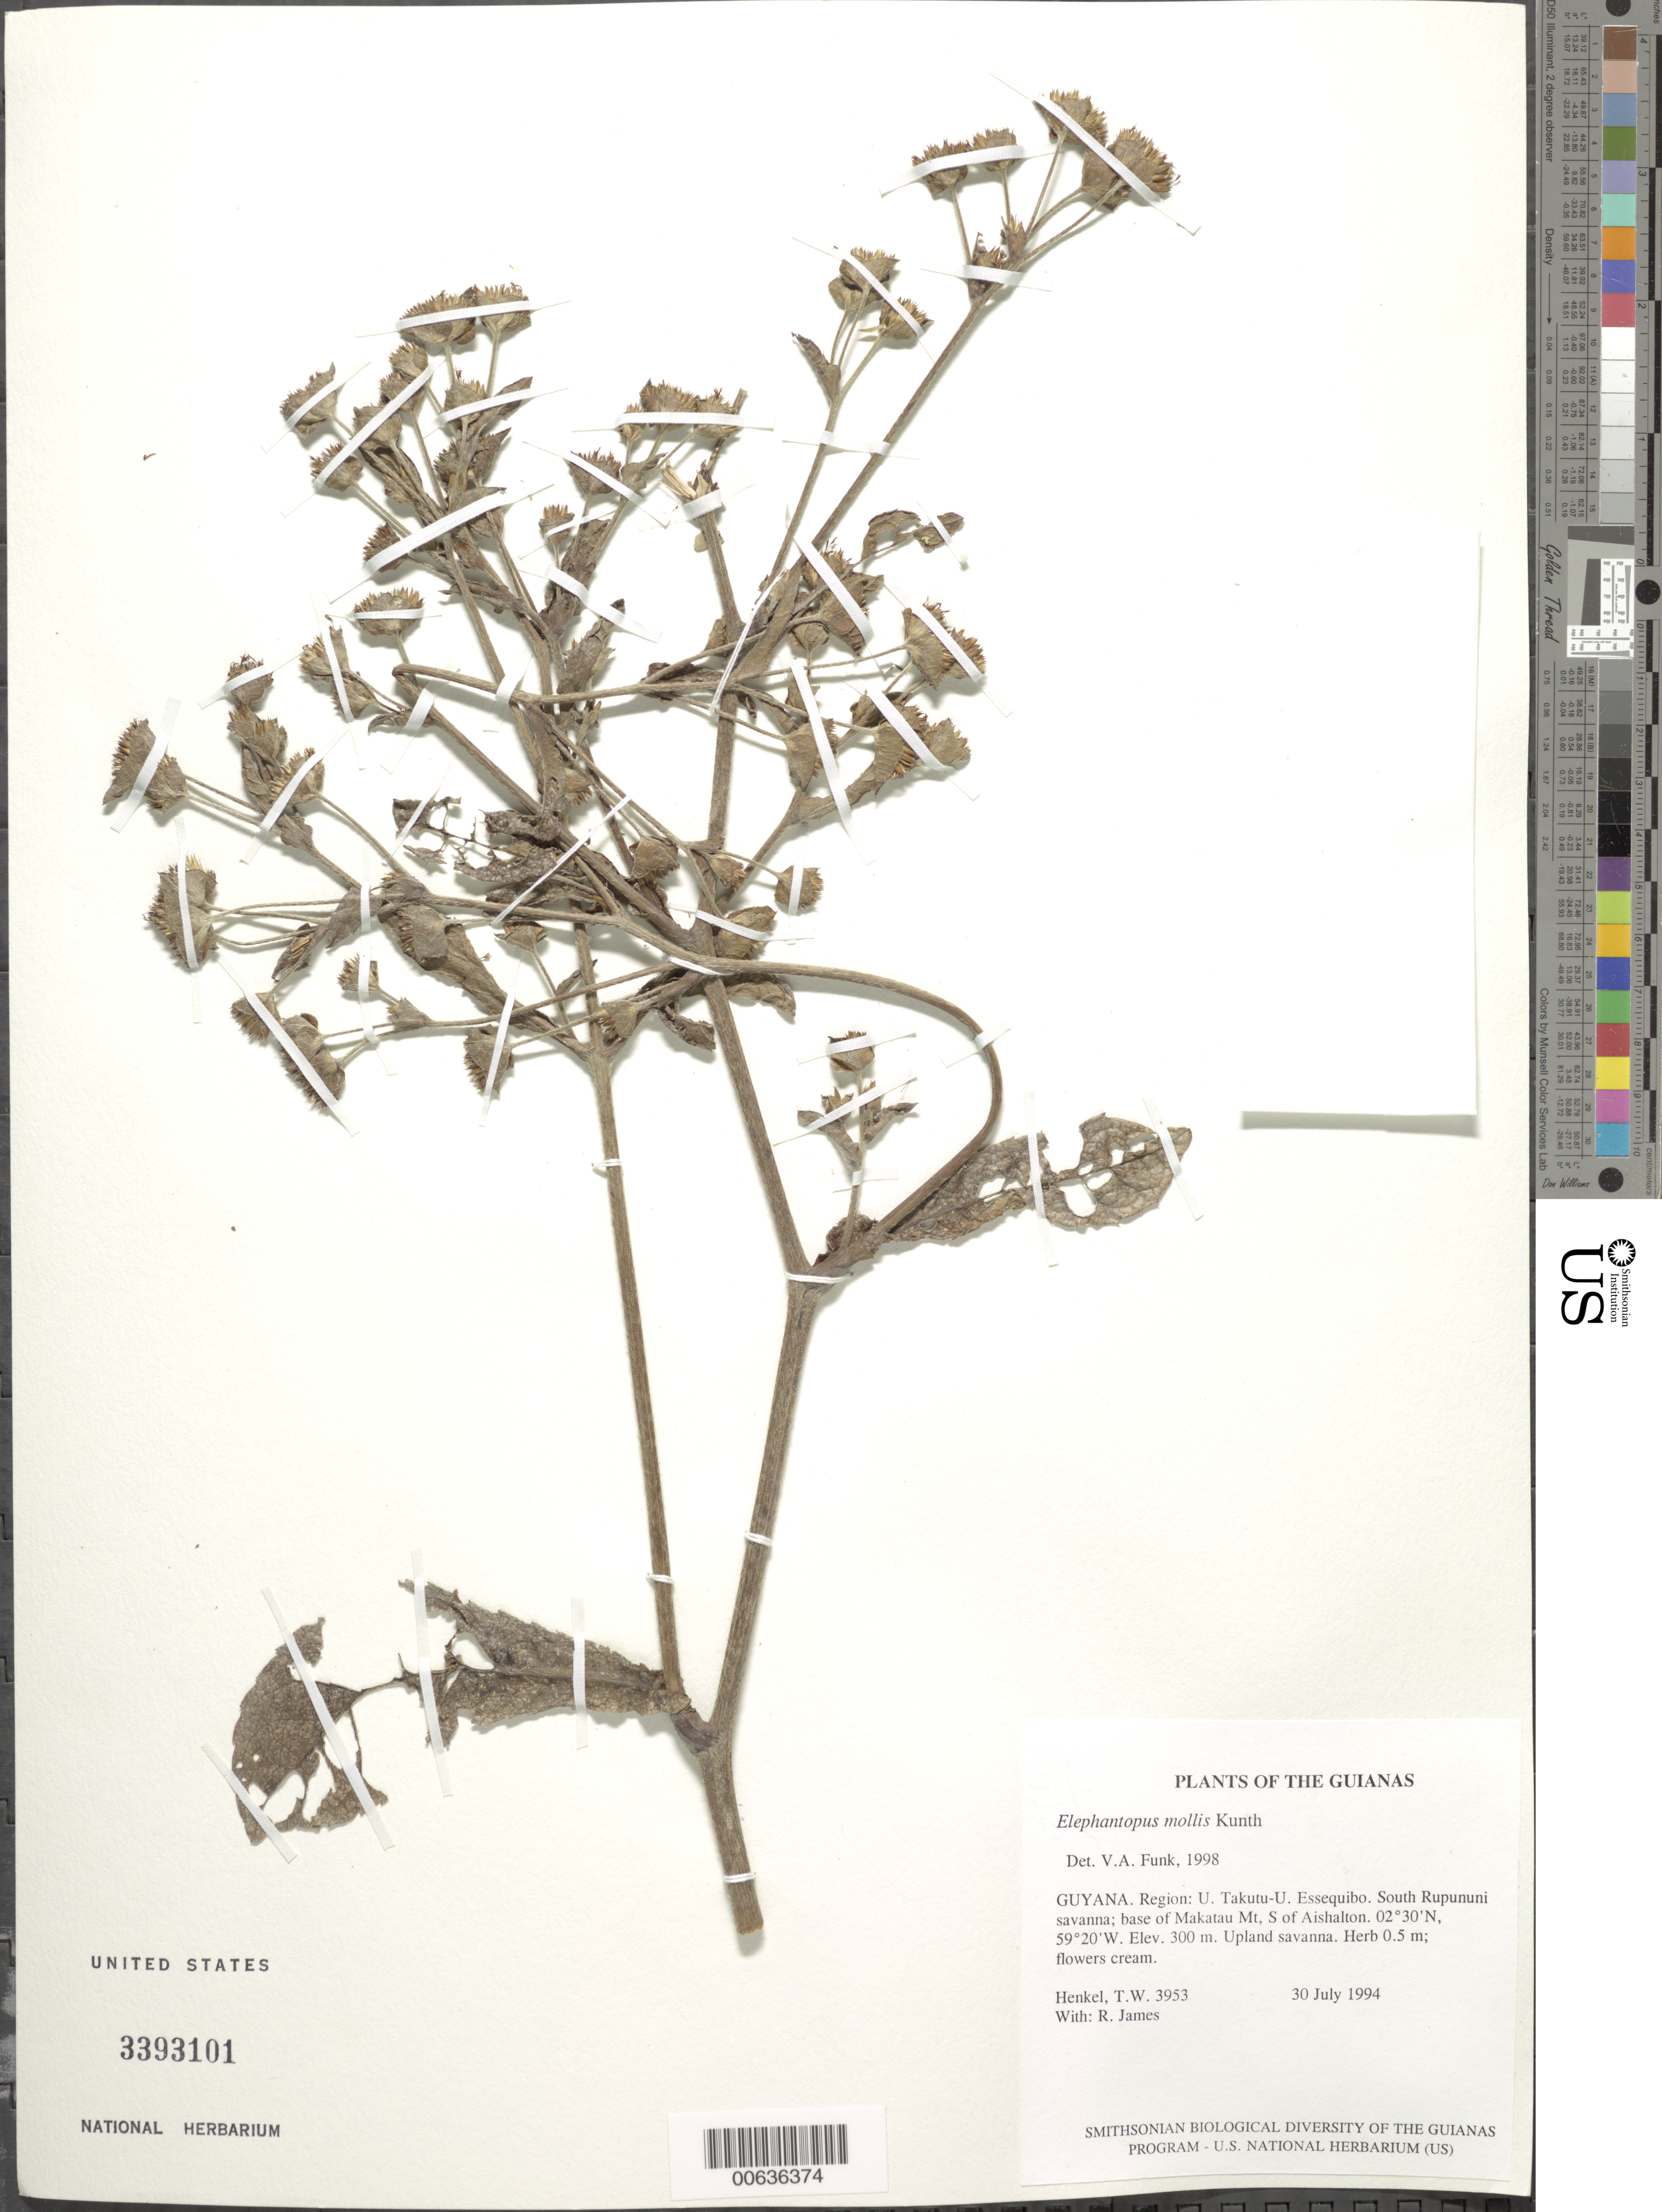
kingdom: Plantae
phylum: Tracheophyta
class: Magnoliopsida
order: Asterales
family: Asteraceae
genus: Elephantopus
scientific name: Elephantopus mollis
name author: Kunth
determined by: Funk, Vicki A., (BOT), Smithsonian Institution - National Museum of Natural History (UNITED STATES)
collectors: T. Henkel & R. James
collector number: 3953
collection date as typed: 30 July 1994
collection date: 1994-07-30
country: Guyana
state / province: U. Takutu-U. Essequibo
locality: South Rupununi savanna; base of Makatau Mt, S of Aishalton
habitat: Upland savanna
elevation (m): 300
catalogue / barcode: US 3393101